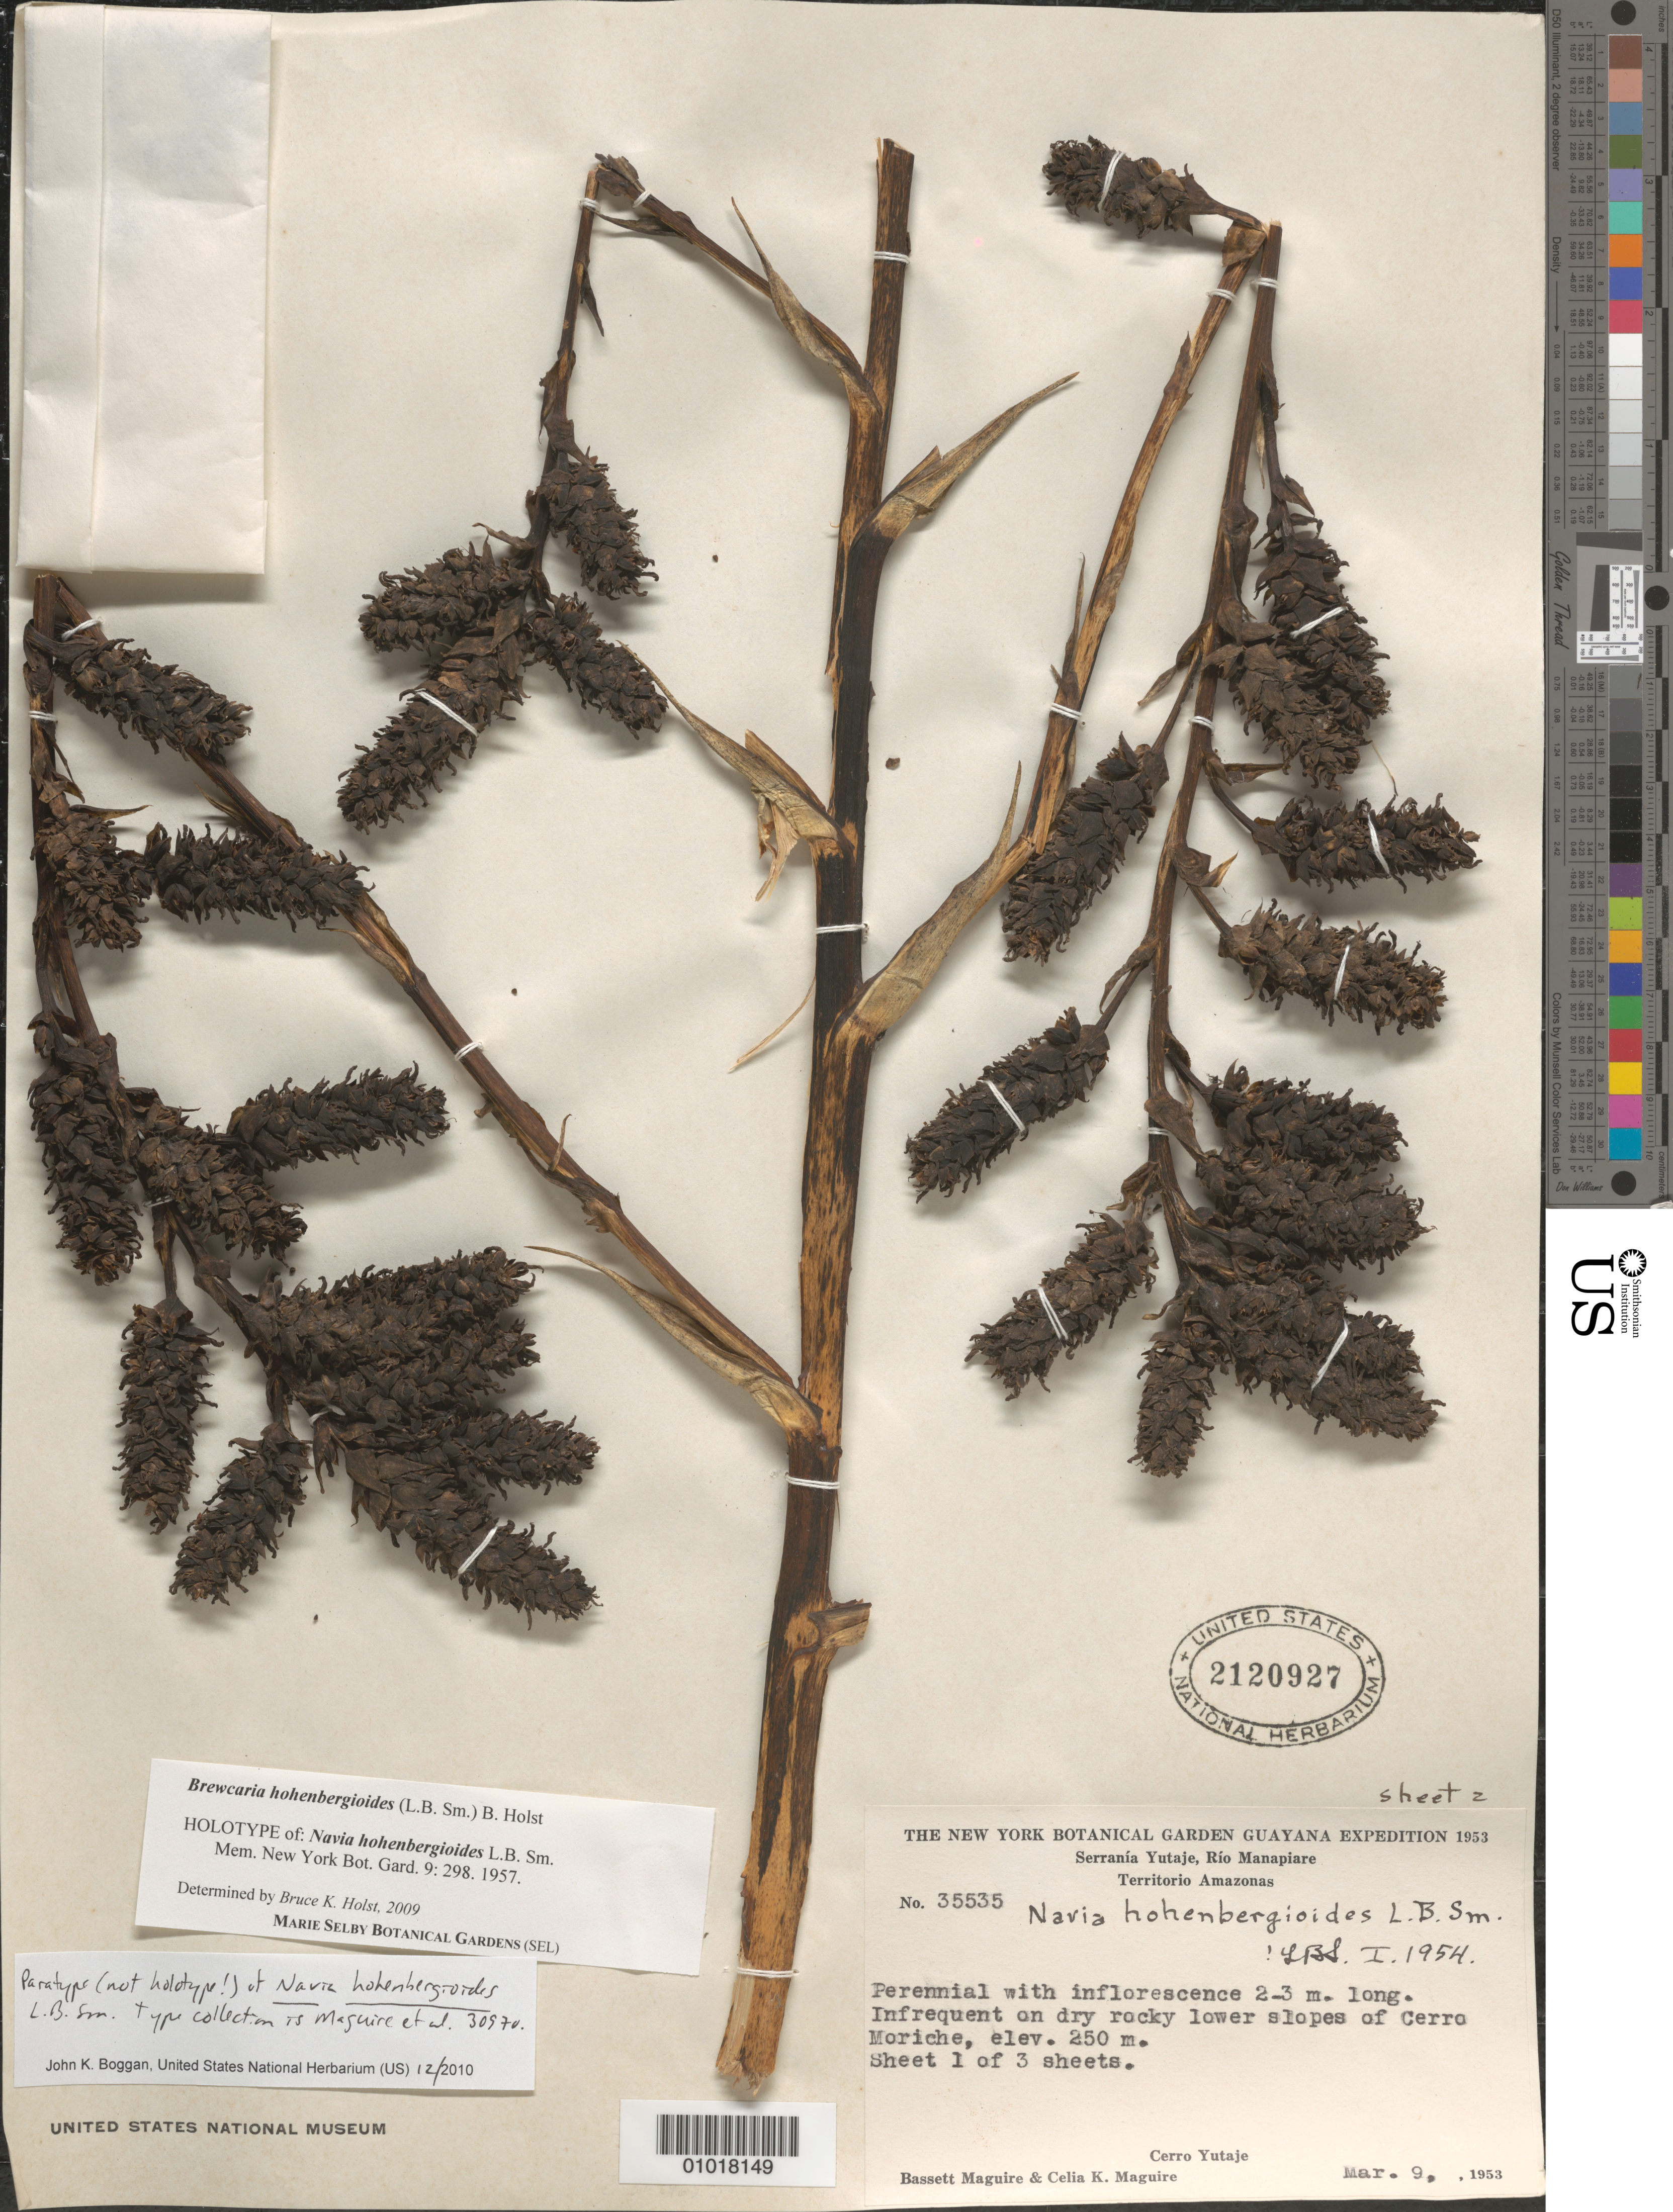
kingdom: Plantae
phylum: Tracheophyta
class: Liliopsida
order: Poales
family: Bromeliaceae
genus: Navia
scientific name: Navia hohenbergioides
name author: L.B. Sm.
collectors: B. Maguire & C. K. Maguire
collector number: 35535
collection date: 1953-03-09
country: Venezuela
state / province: Amazonas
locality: Cerro Moriche; Serranía Yutajé; Río Manapiare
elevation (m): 250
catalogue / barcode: US 2120927